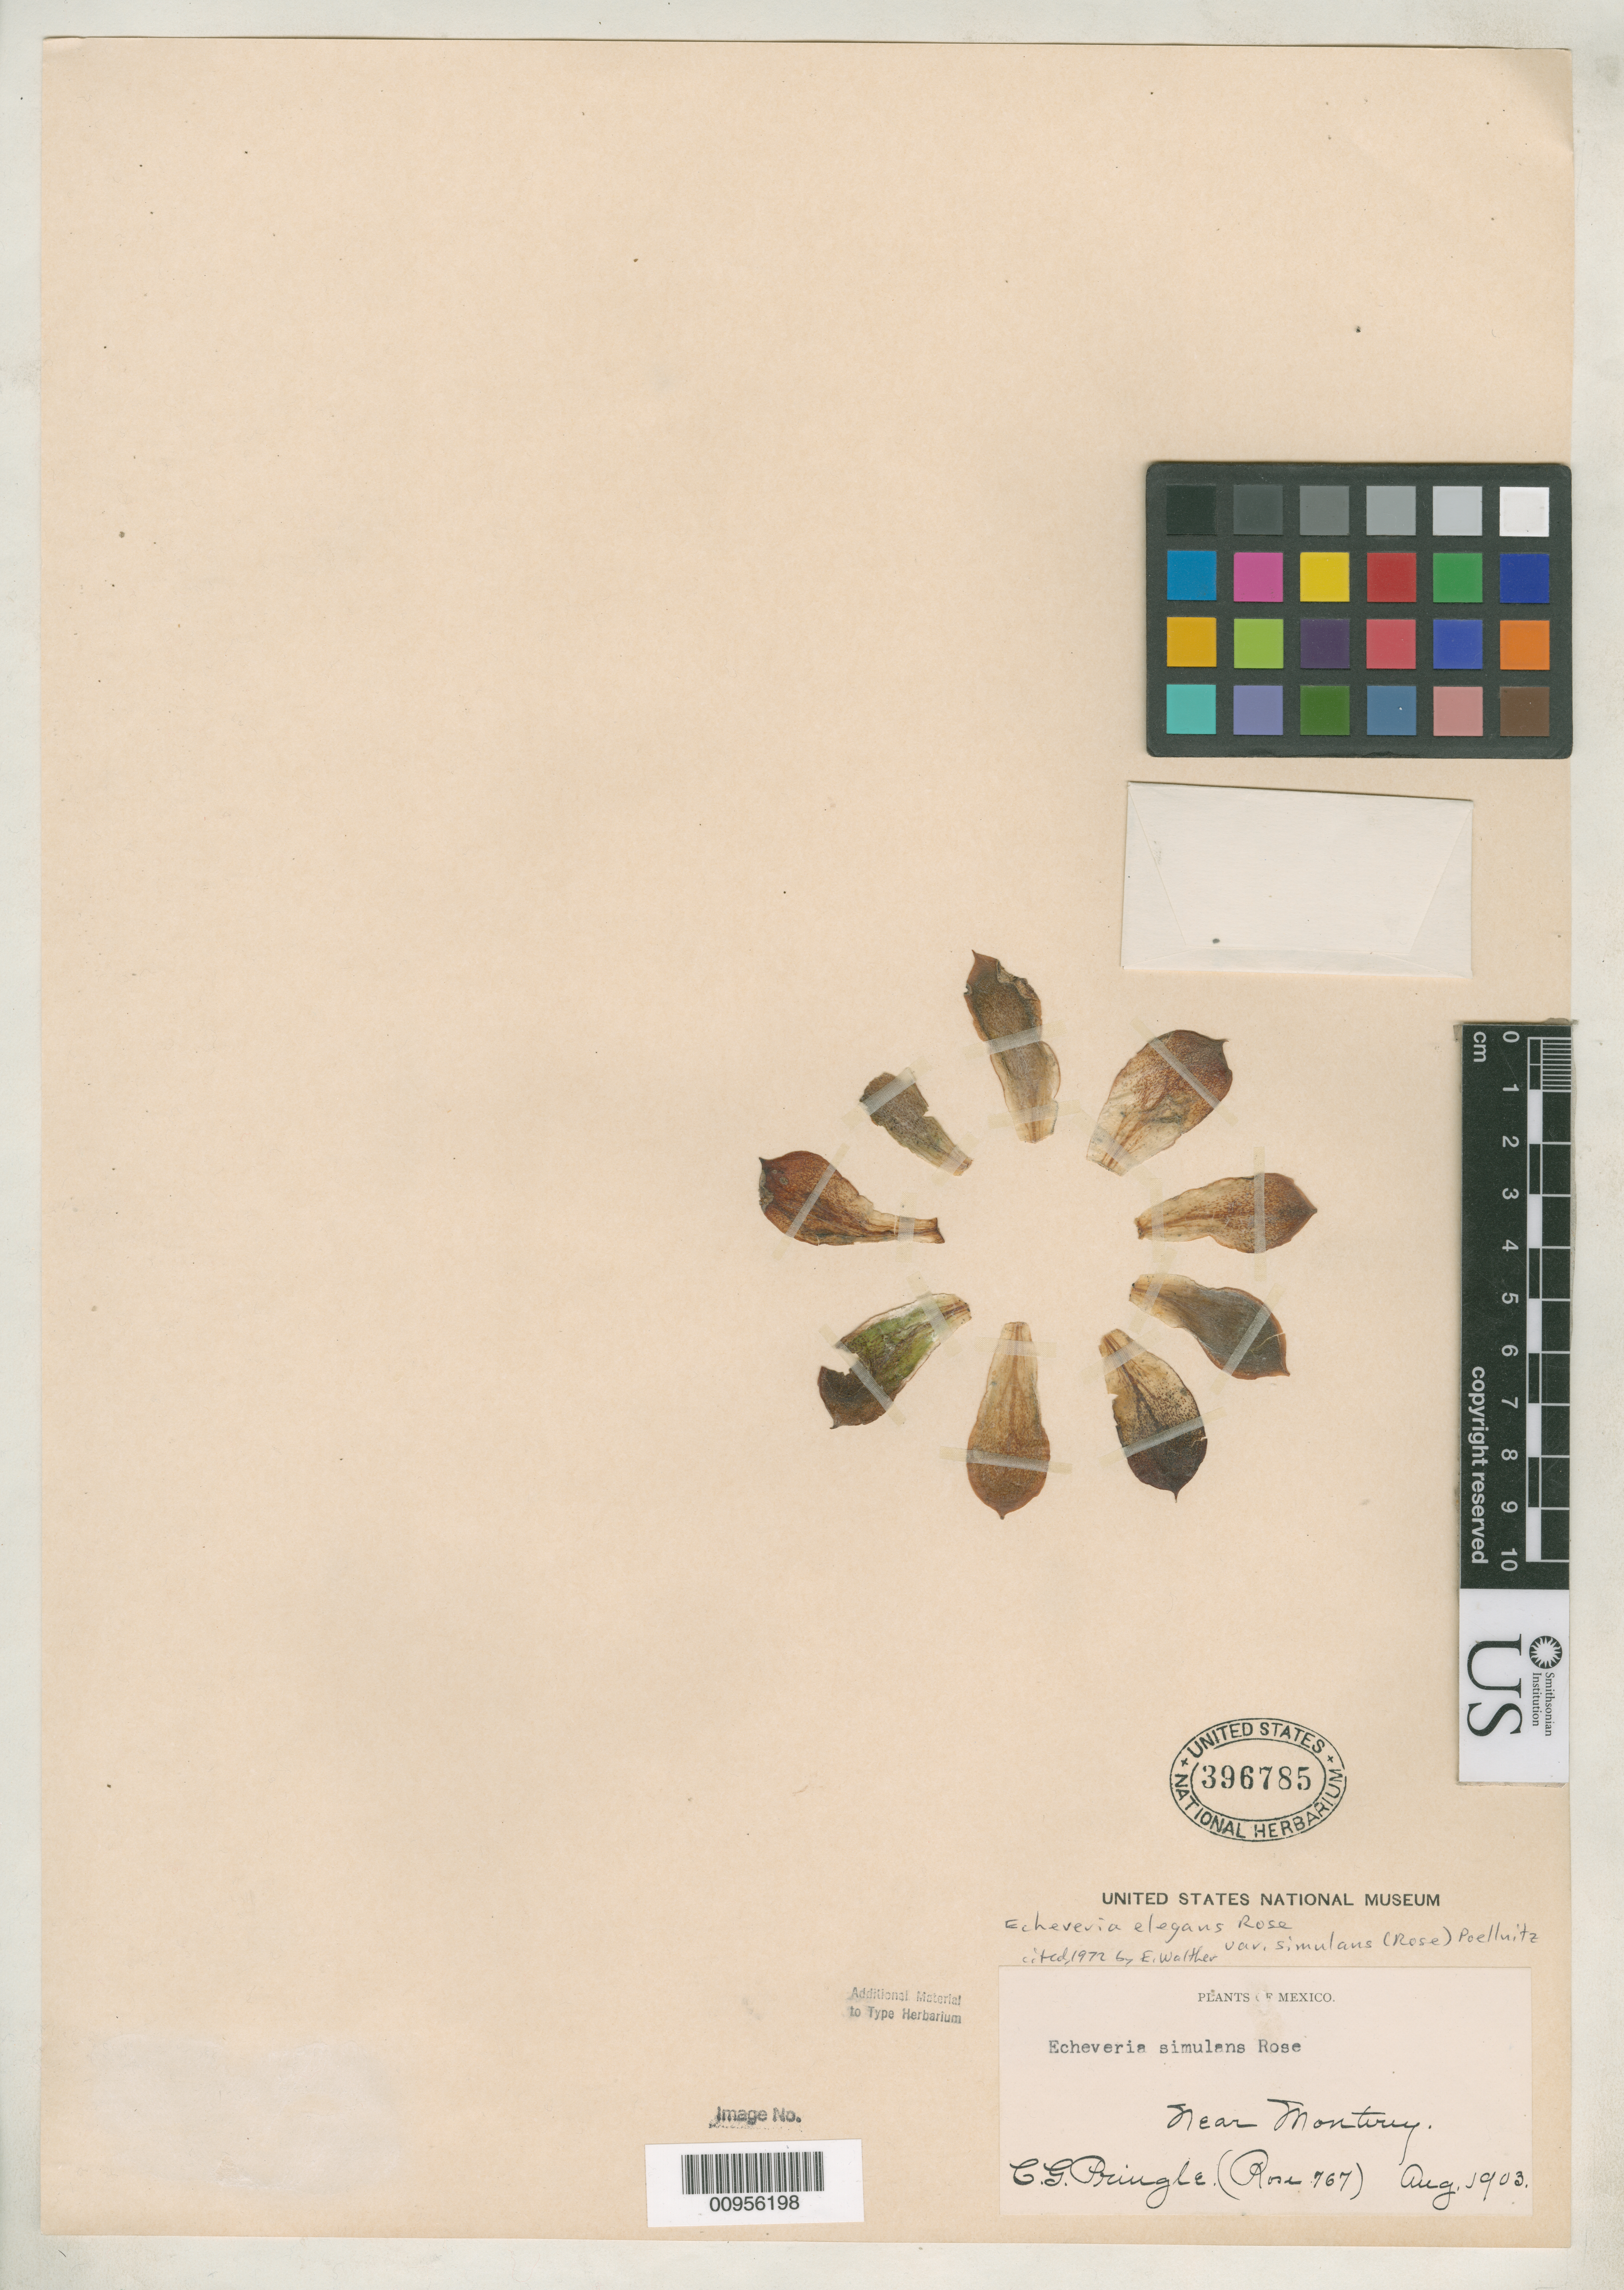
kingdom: Plantae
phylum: Tracheophyta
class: Magnoliopsida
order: Saxifragales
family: Crassulaceae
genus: Echeveria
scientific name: Echeveria simulans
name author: Rose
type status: Syntype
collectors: C. G. Pringle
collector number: Rose 767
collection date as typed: Aug 1903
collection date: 1903-08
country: Mexico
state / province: Nuevo León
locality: Near Monterey. [Protologue, "collected by C.G. Pringle in a cañon near Monterey, Mexico, in 1903; flowered in Washington in 1904 and 1905 (Rose no. 768)".]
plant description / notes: Currently accepted name as cited by Walther (Echeveria 102, 1972), q.v. for probably effective lectotypification.; All US sheets annotated as 767 (protologue cites 768).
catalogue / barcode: US 396785